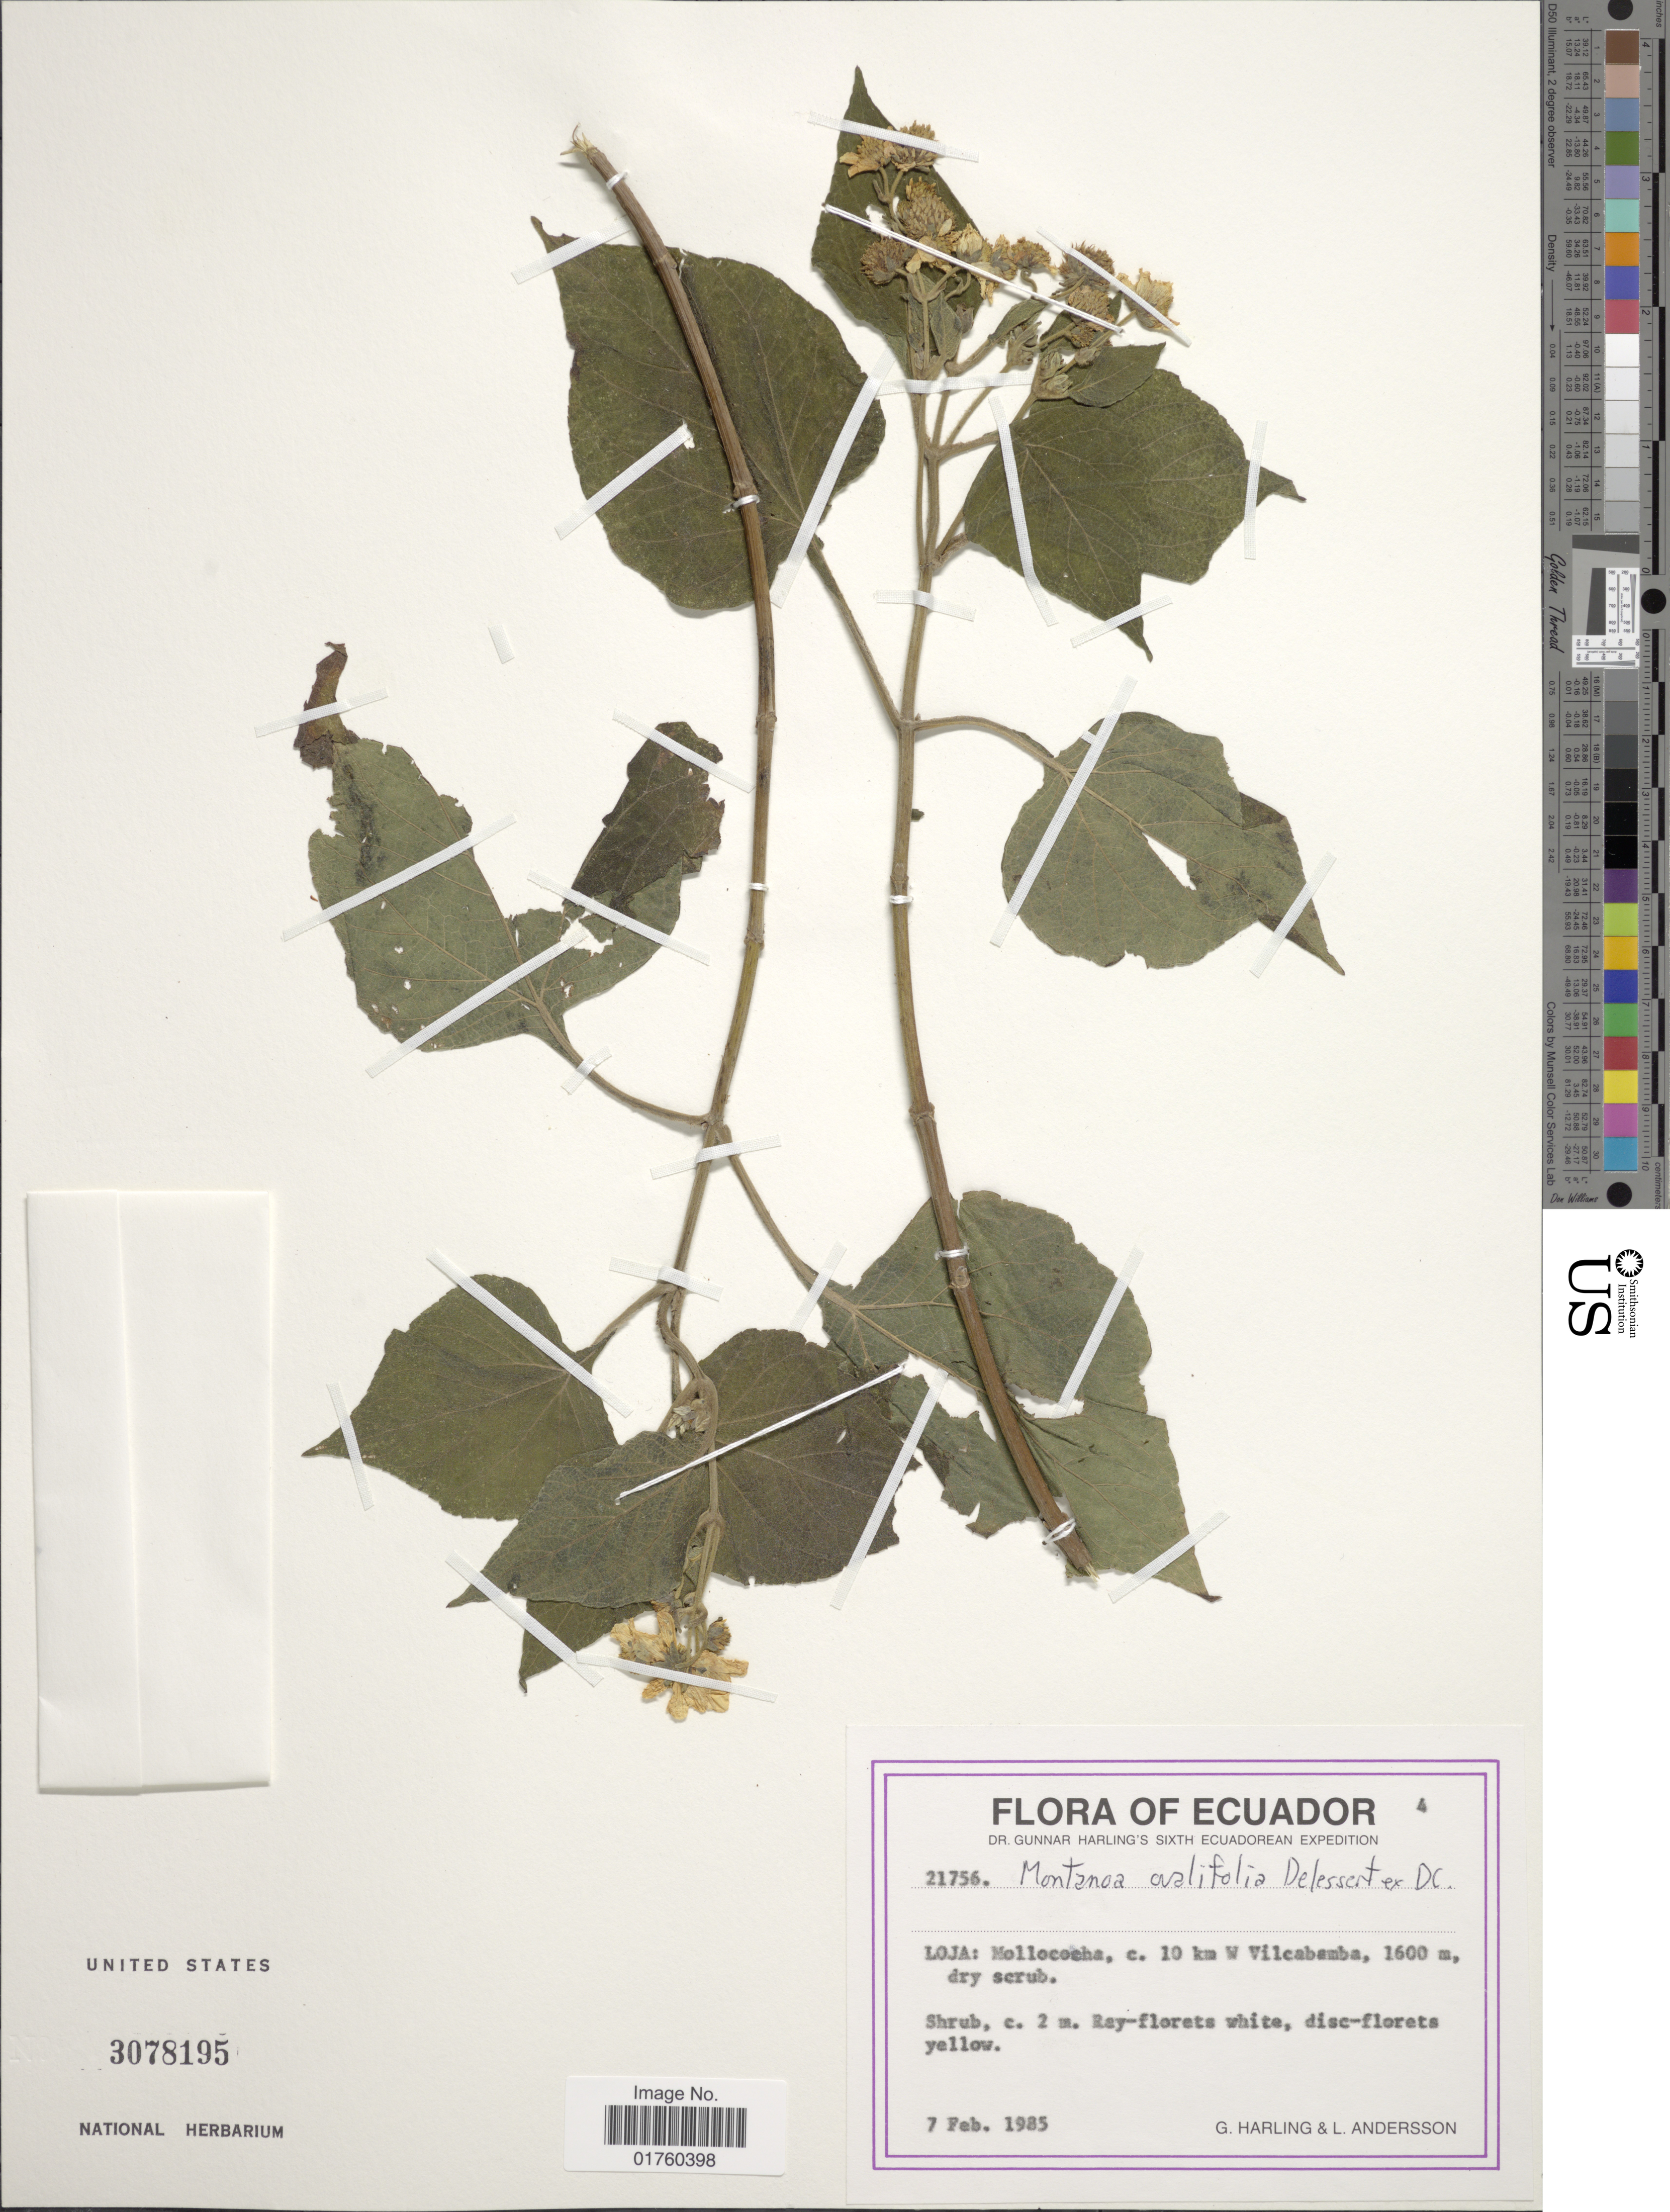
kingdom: Plantae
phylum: Tracheophyta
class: Magnoliopsida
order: Asterales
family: Asteraceae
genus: Montanoa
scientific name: Montanoa ovalifolia subsp. australis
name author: V.A. Funk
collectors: G. Harling & L. Andersson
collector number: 21756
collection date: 1985-02-07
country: Ecuador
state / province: Loja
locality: Mollococha, ca. 10 km W Vilcabamba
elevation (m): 1600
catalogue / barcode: US 3078195